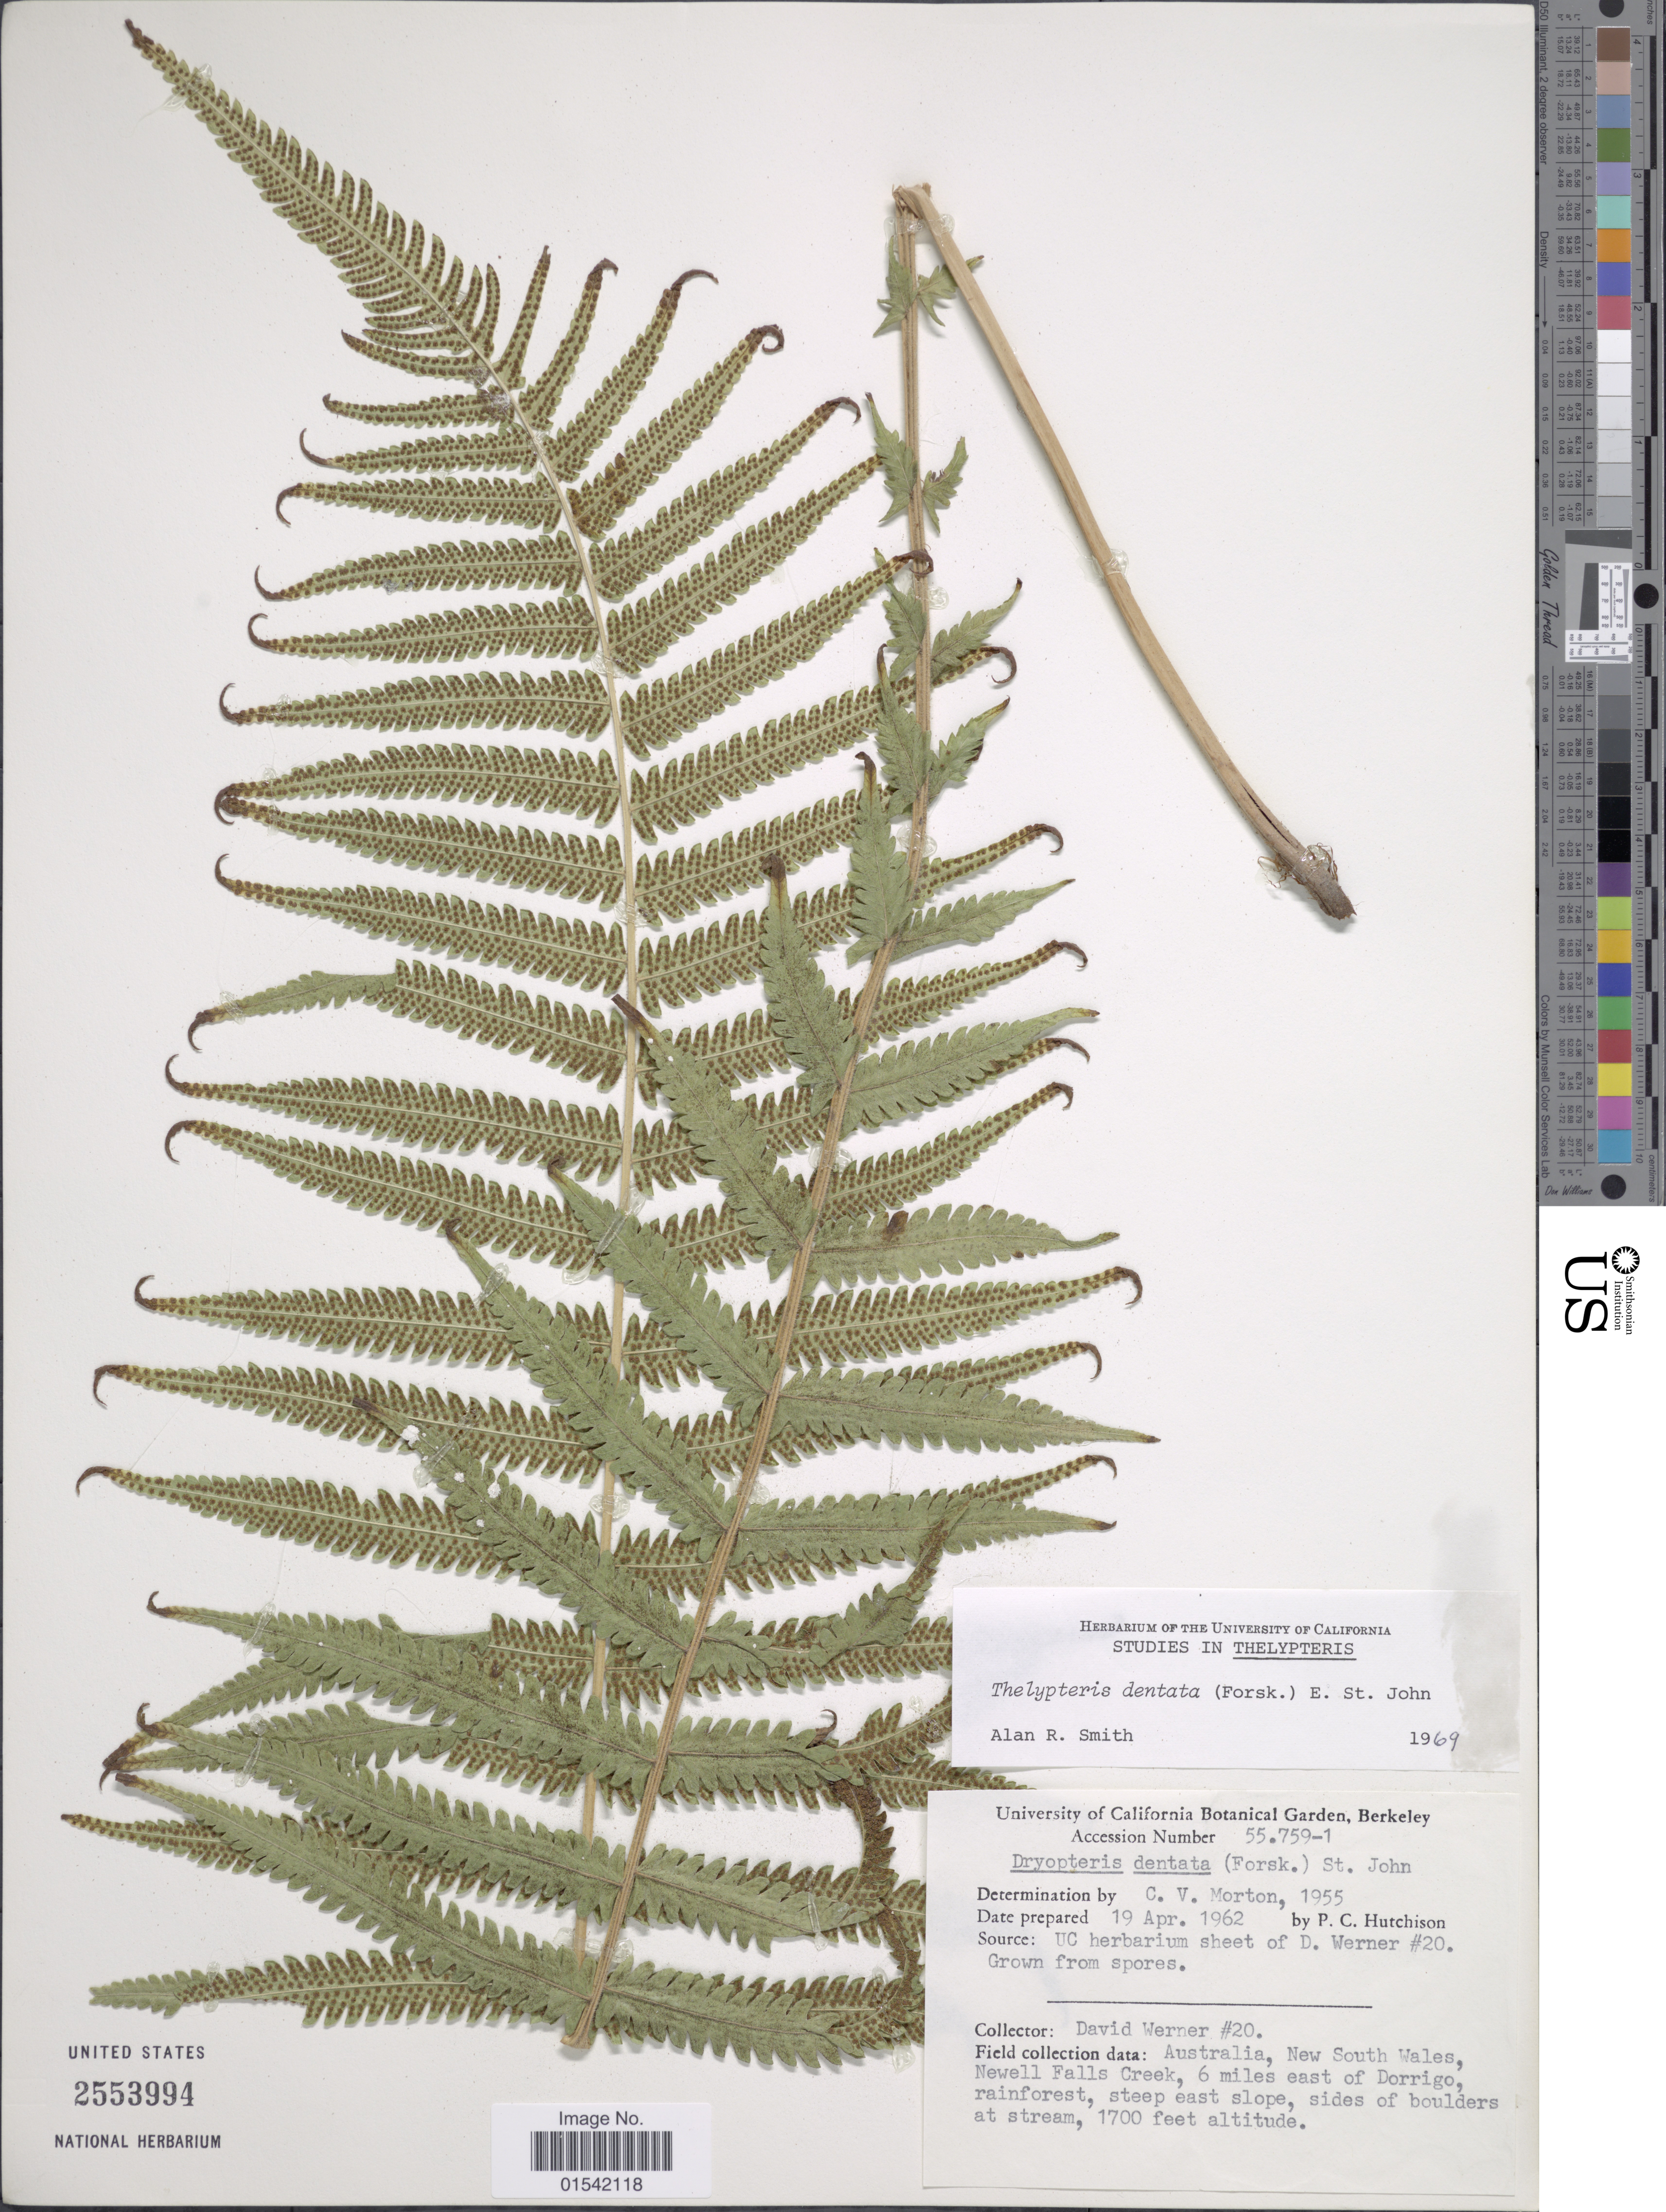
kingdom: Plantae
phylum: Tracheophyta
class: Polypodiopsida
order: Polypodiales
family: Thelypteridaceae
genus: Cyclosorus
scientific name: Cyclosorus dentatus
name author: (Forssk.) Ching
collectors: P. C. Hutchison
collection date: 1962-04-19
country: United States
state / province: California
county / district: Alameda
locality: University of California Botanical Garden, Berkeley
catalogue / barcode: US 2553994